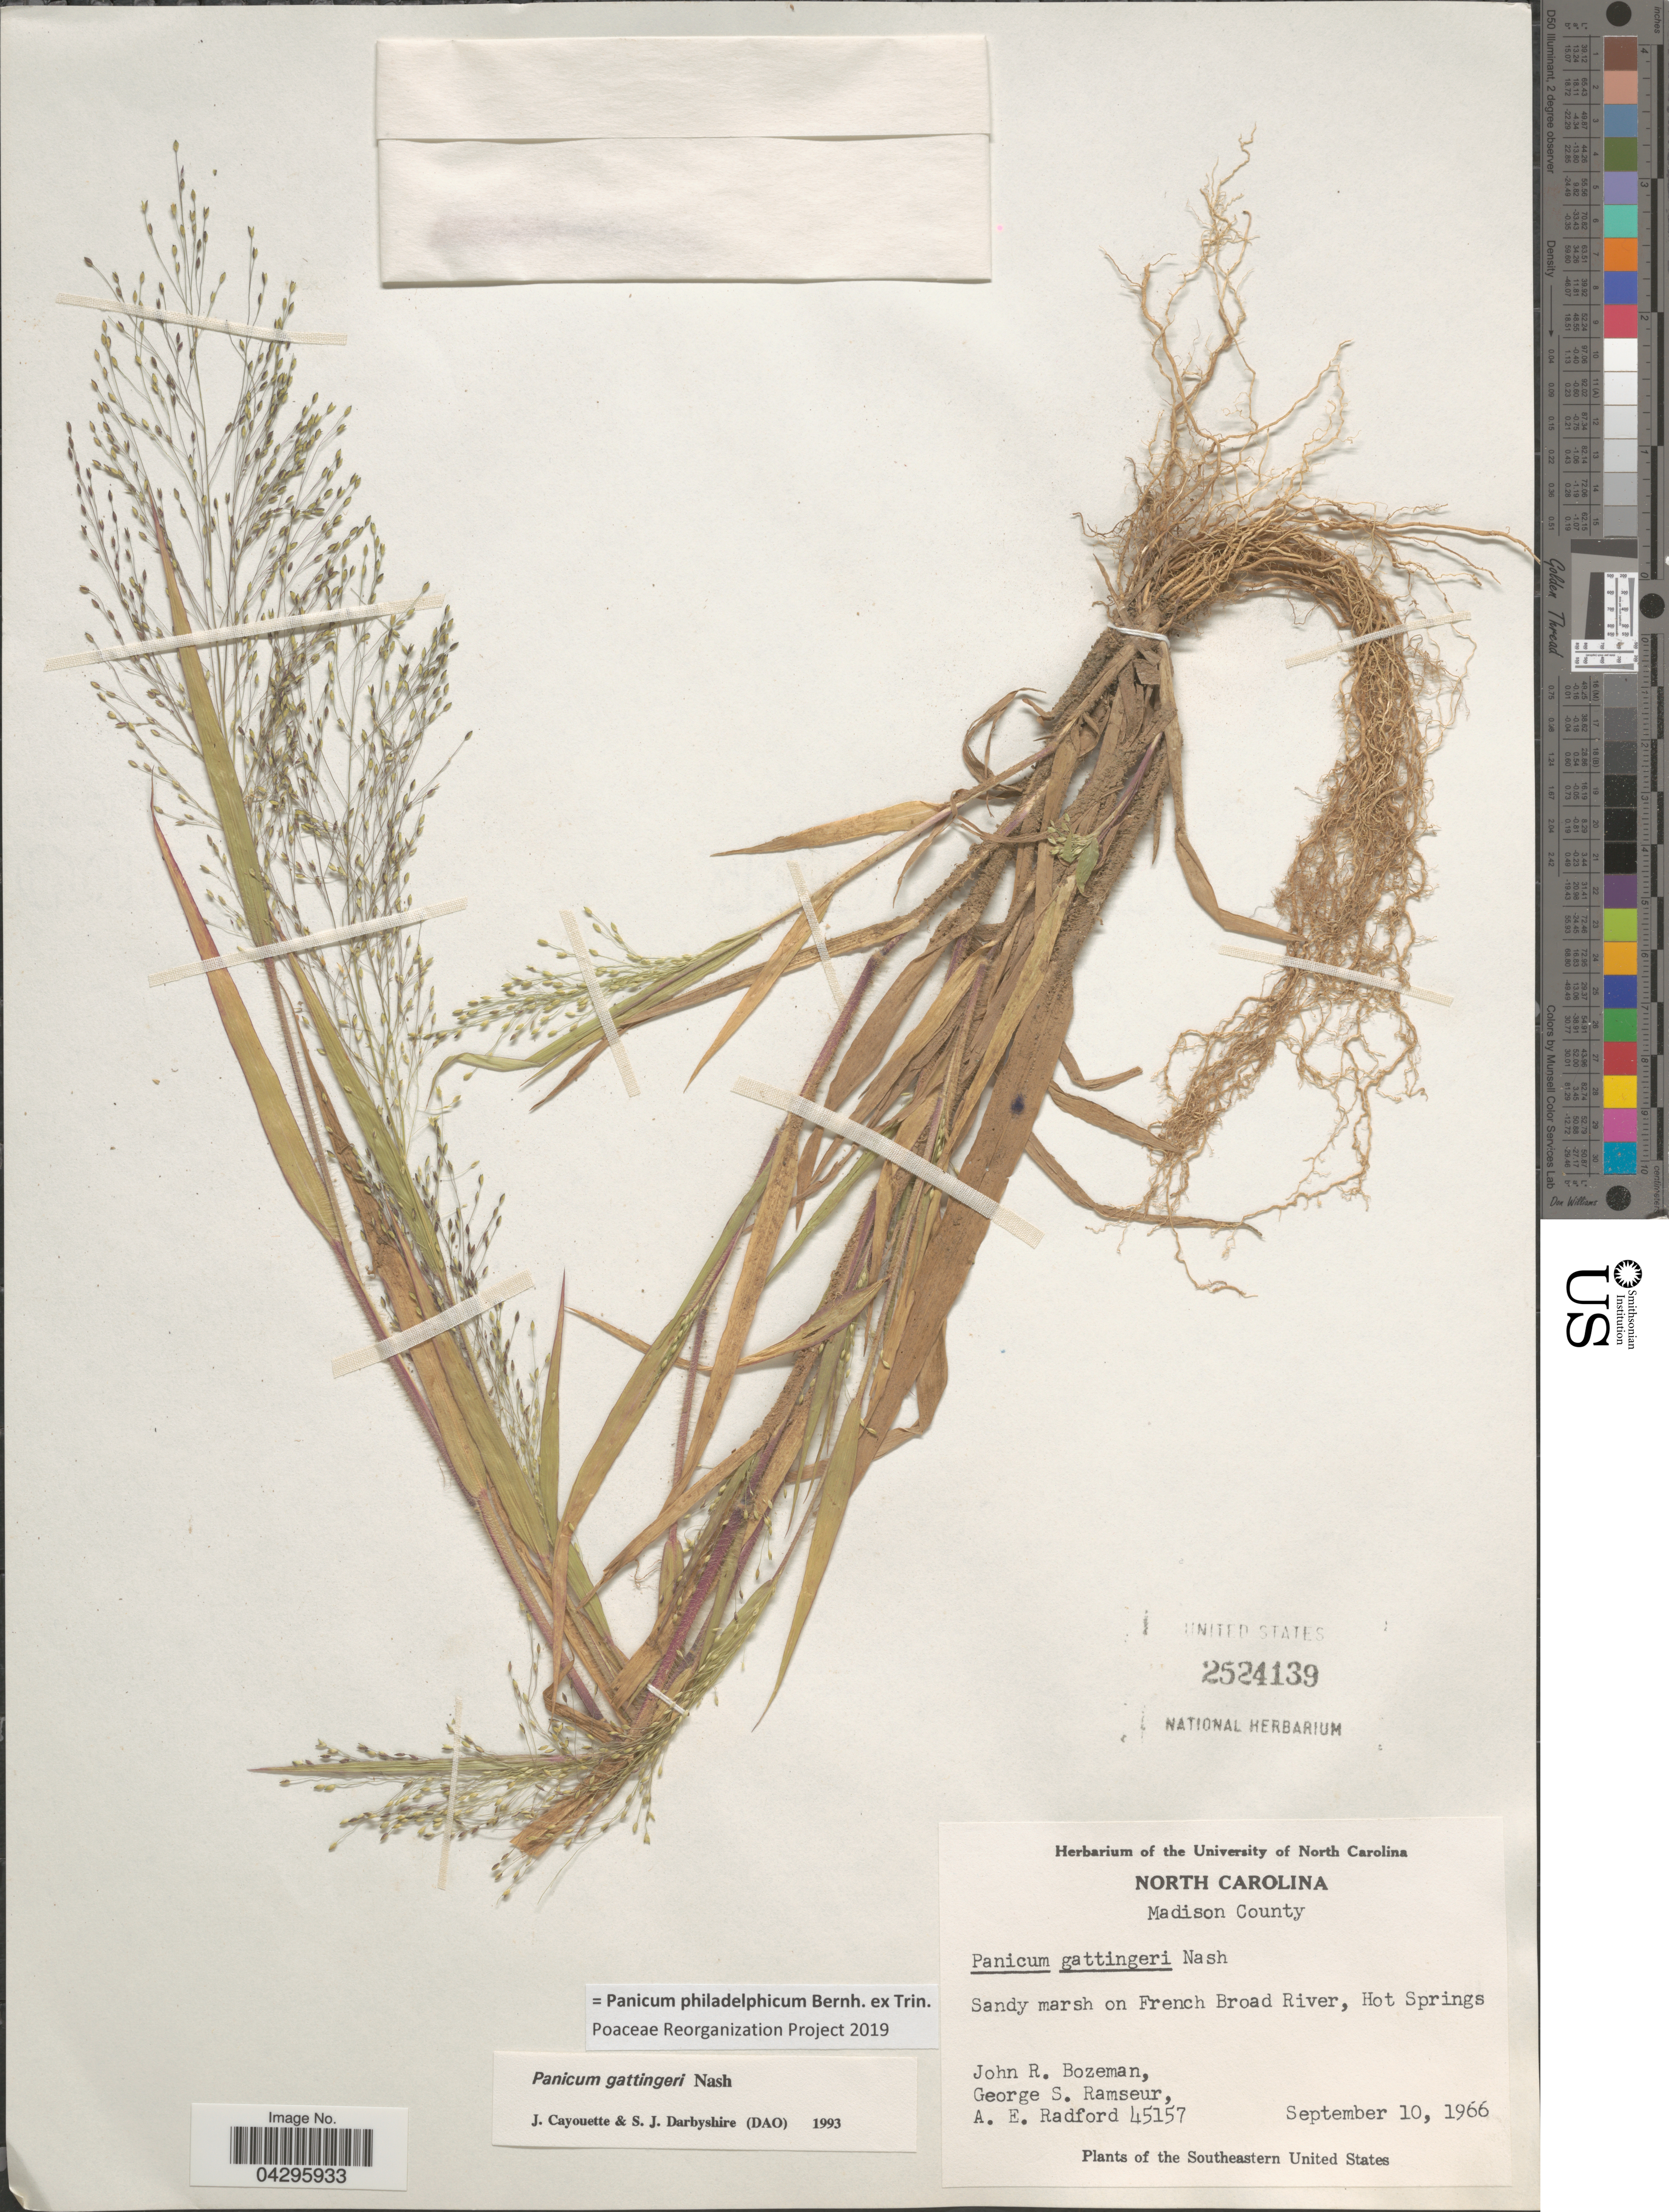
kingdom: Plantae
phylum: Tracheophyta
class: Liliopsida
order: Poales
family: Poaceae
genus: Panicum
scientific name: Panicum philadelphicum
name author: Bernh. ex Trin.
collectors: J. R. Bozeman, G. S. Ramseur & A. E. Radford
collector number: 45157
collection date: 1966-09-10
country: United States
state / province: North Carolina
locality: Madison County. Sandy marsh on French Broad River, Hot Springs. Southeastern United States.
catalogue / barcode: US 2524139